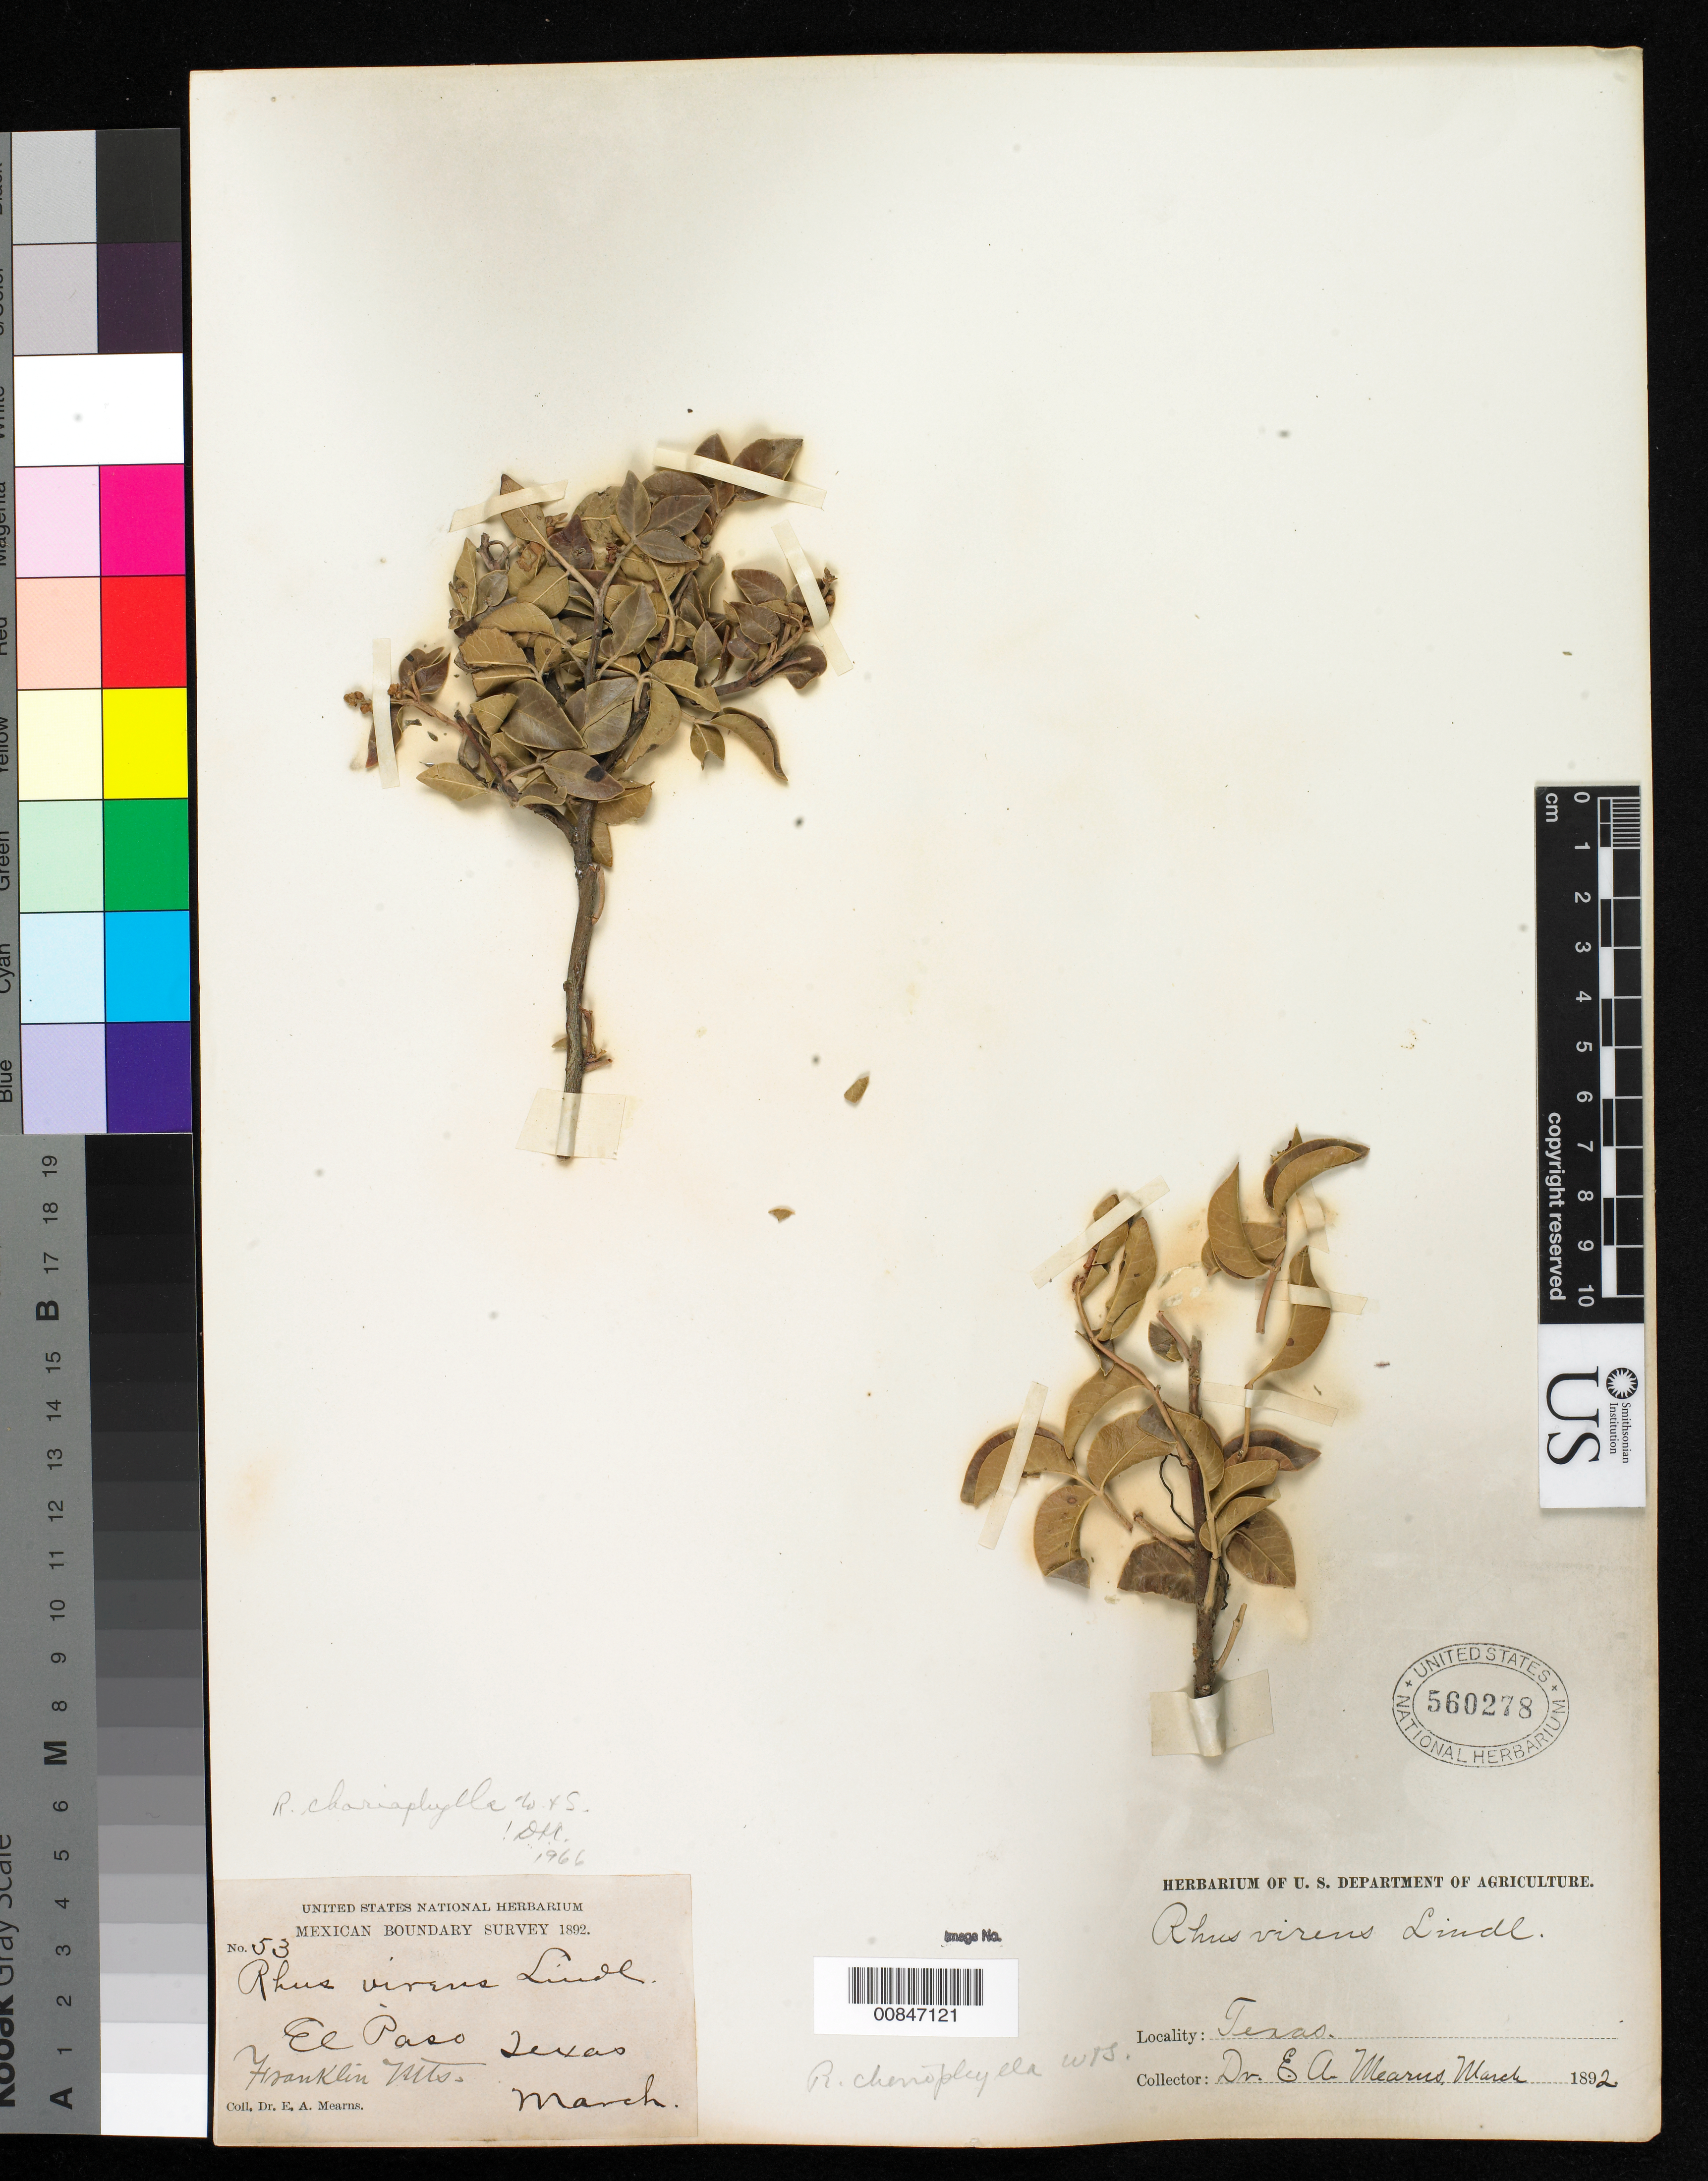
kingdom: Plantae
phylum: Tracheophyta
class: Magnoliopsida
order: Sapindales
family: Anacardiaceae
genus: Rhus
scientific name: Rhus choriophylla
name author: Wooton & Standl.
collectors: E. A. Mearns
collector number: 53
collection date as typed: Mar 1892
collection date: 1892-03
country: United States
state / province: Texas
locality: Franklin Mts., El Paso, Texas.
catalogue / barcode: US 560278